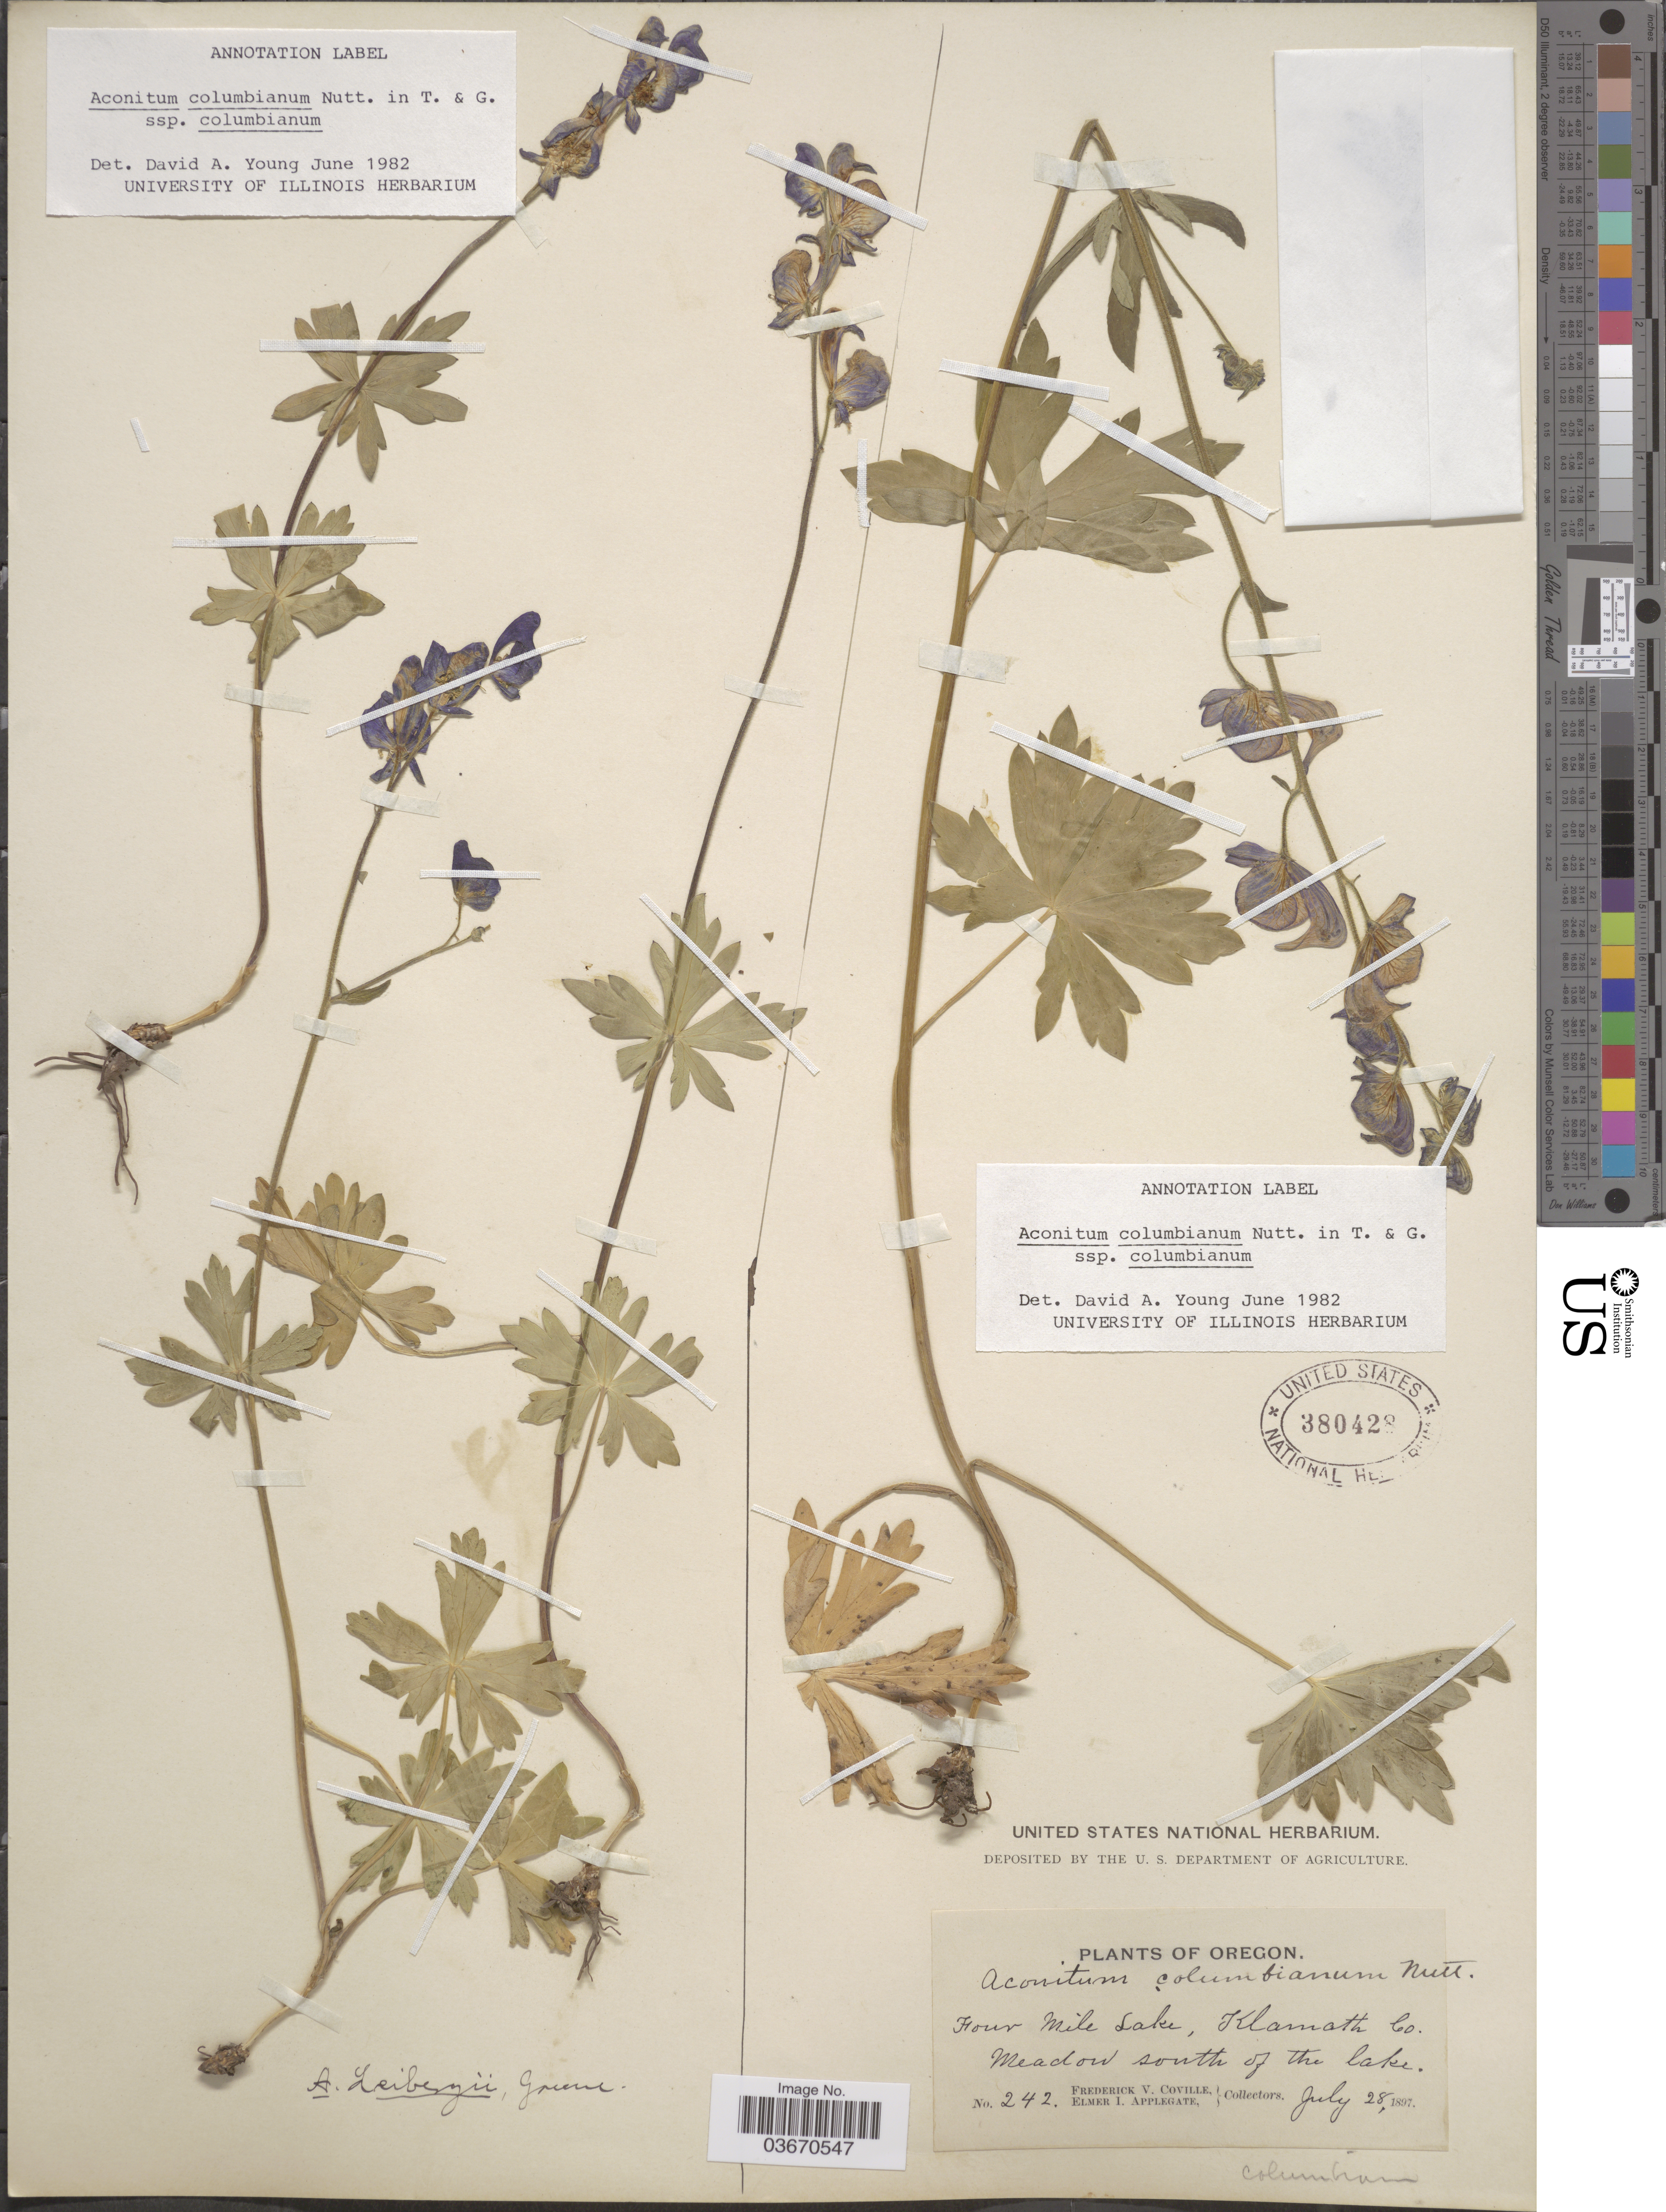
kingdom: Plantae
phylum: Tracheophyta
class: Magnoliopsida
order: Ranunculales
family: Ranunculaceae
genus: Aconitum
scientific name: Aconitum columbianum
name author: Nutt.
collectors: F. V. Coville & E. I. Applegate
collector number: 242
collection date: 1897-07-28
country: United States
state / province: Oregon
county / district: Klamath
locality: Four Mile Lake, Klamath Co. Meadow south of the lake.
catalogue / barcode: US 380428